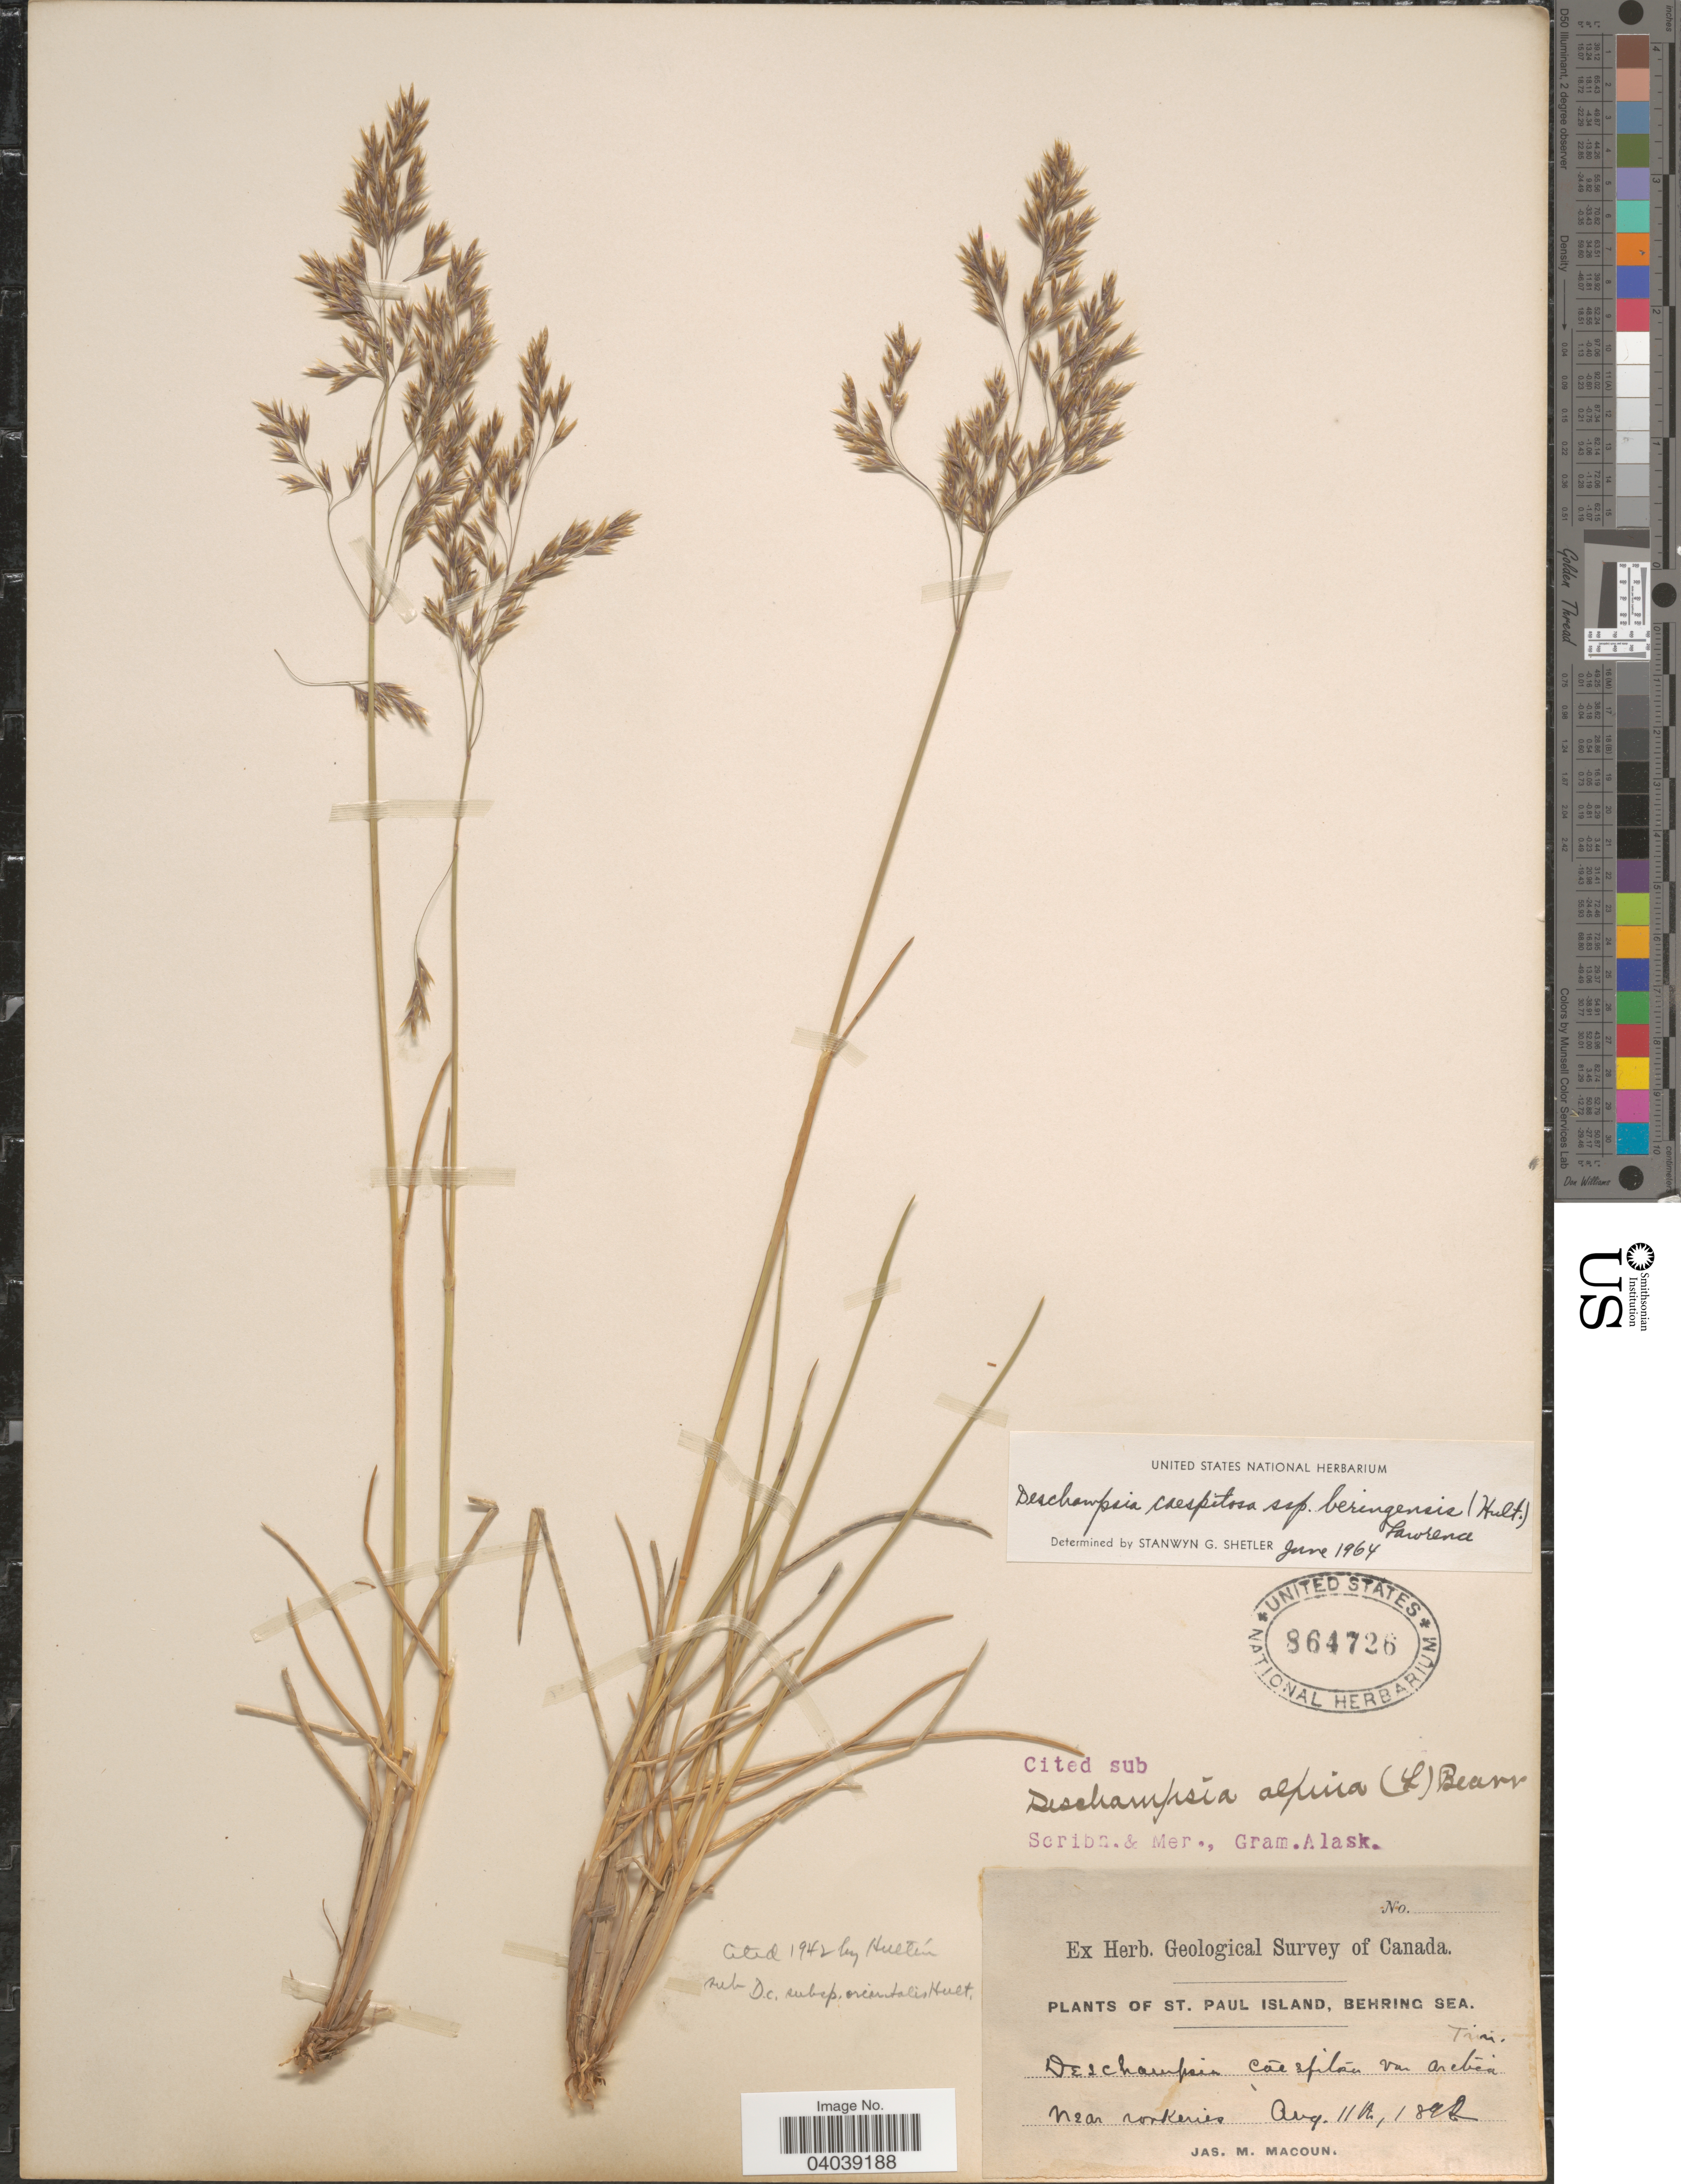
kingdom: Plantae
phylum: Tracheophyta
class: Liliopsida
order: Poales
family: Poaceae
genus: Deschampsia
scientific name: Deschampsia cespitosa subsp. beringensis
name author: (Hultén) Lawrence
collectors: J. M. Macoun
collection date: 1892-08-11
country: United States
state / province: Alaska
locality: St. Paul Island, Behring Sea. Near Rookeries.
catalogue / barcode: US 864726